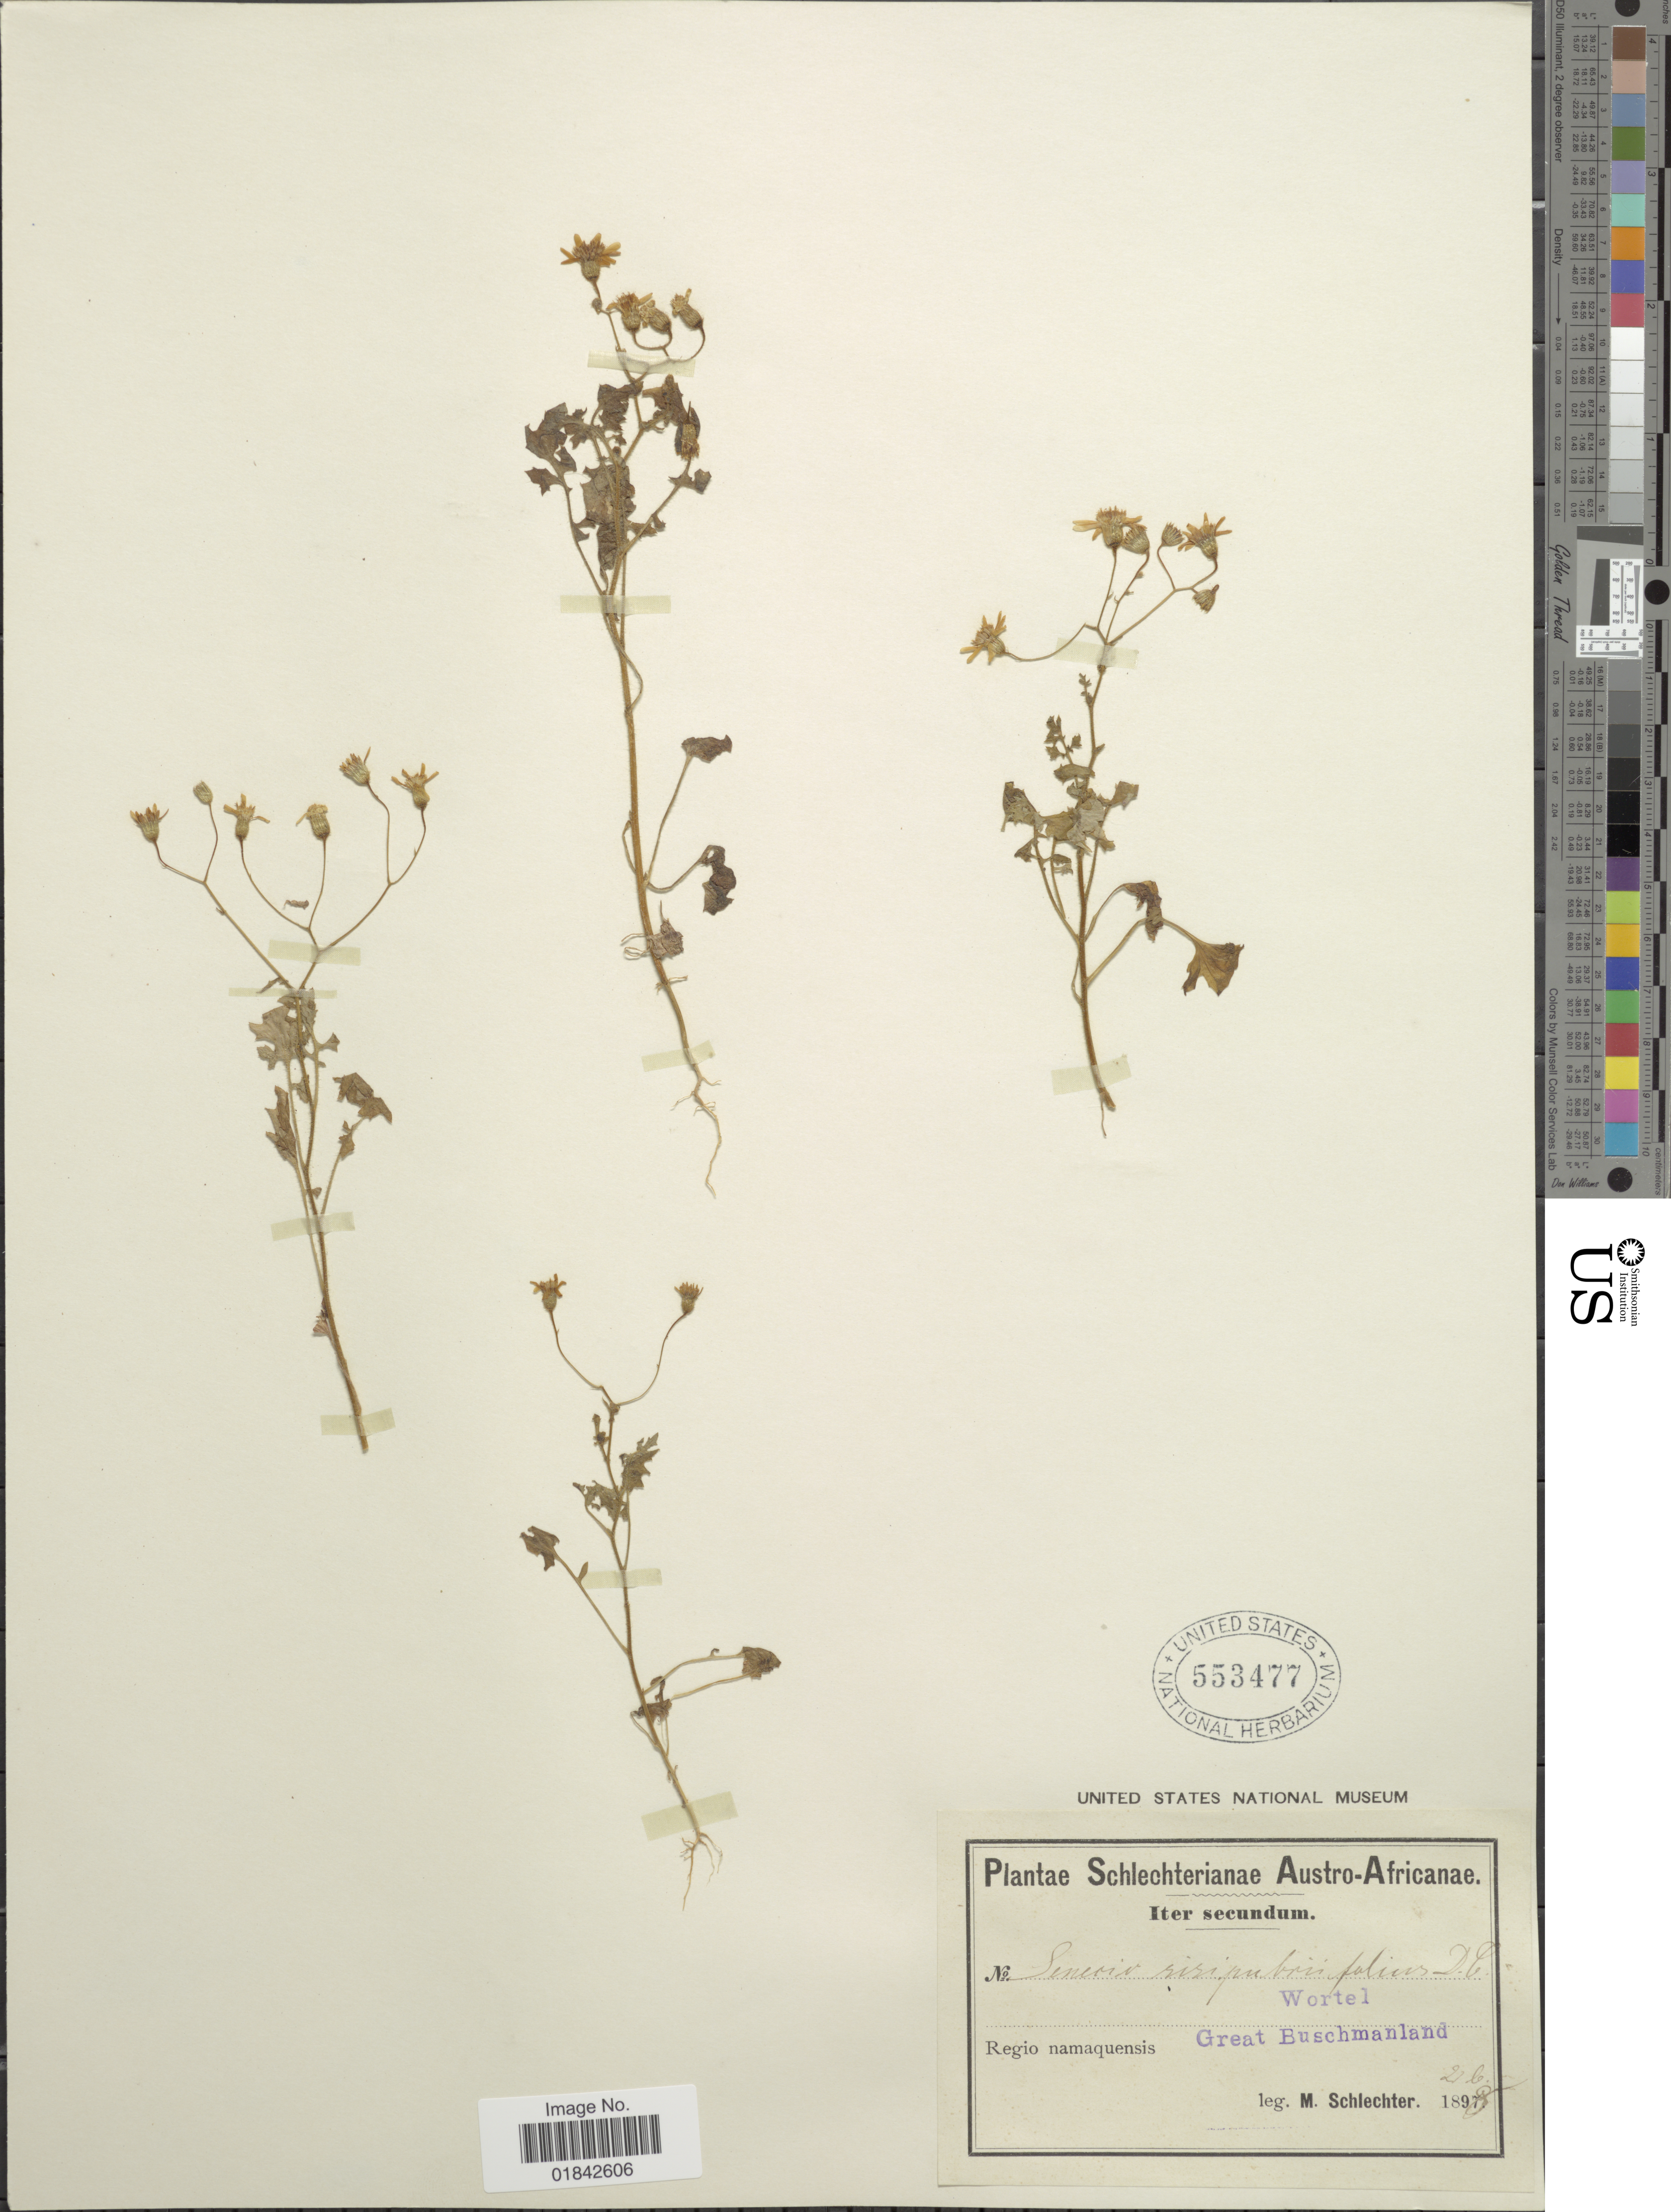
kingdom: Plantae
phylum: Tracheophyta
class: Magnoliopsida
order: Asterales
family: Asteraceae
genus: Senecio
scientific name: Senecio sisymbrifolius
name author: DC.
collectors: M. Schlechter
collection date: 1898-06-21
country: South Africa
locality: Austro-Africanae, Regio namaquensis, Wortel, Great Buschmanland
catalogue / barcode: US 553477